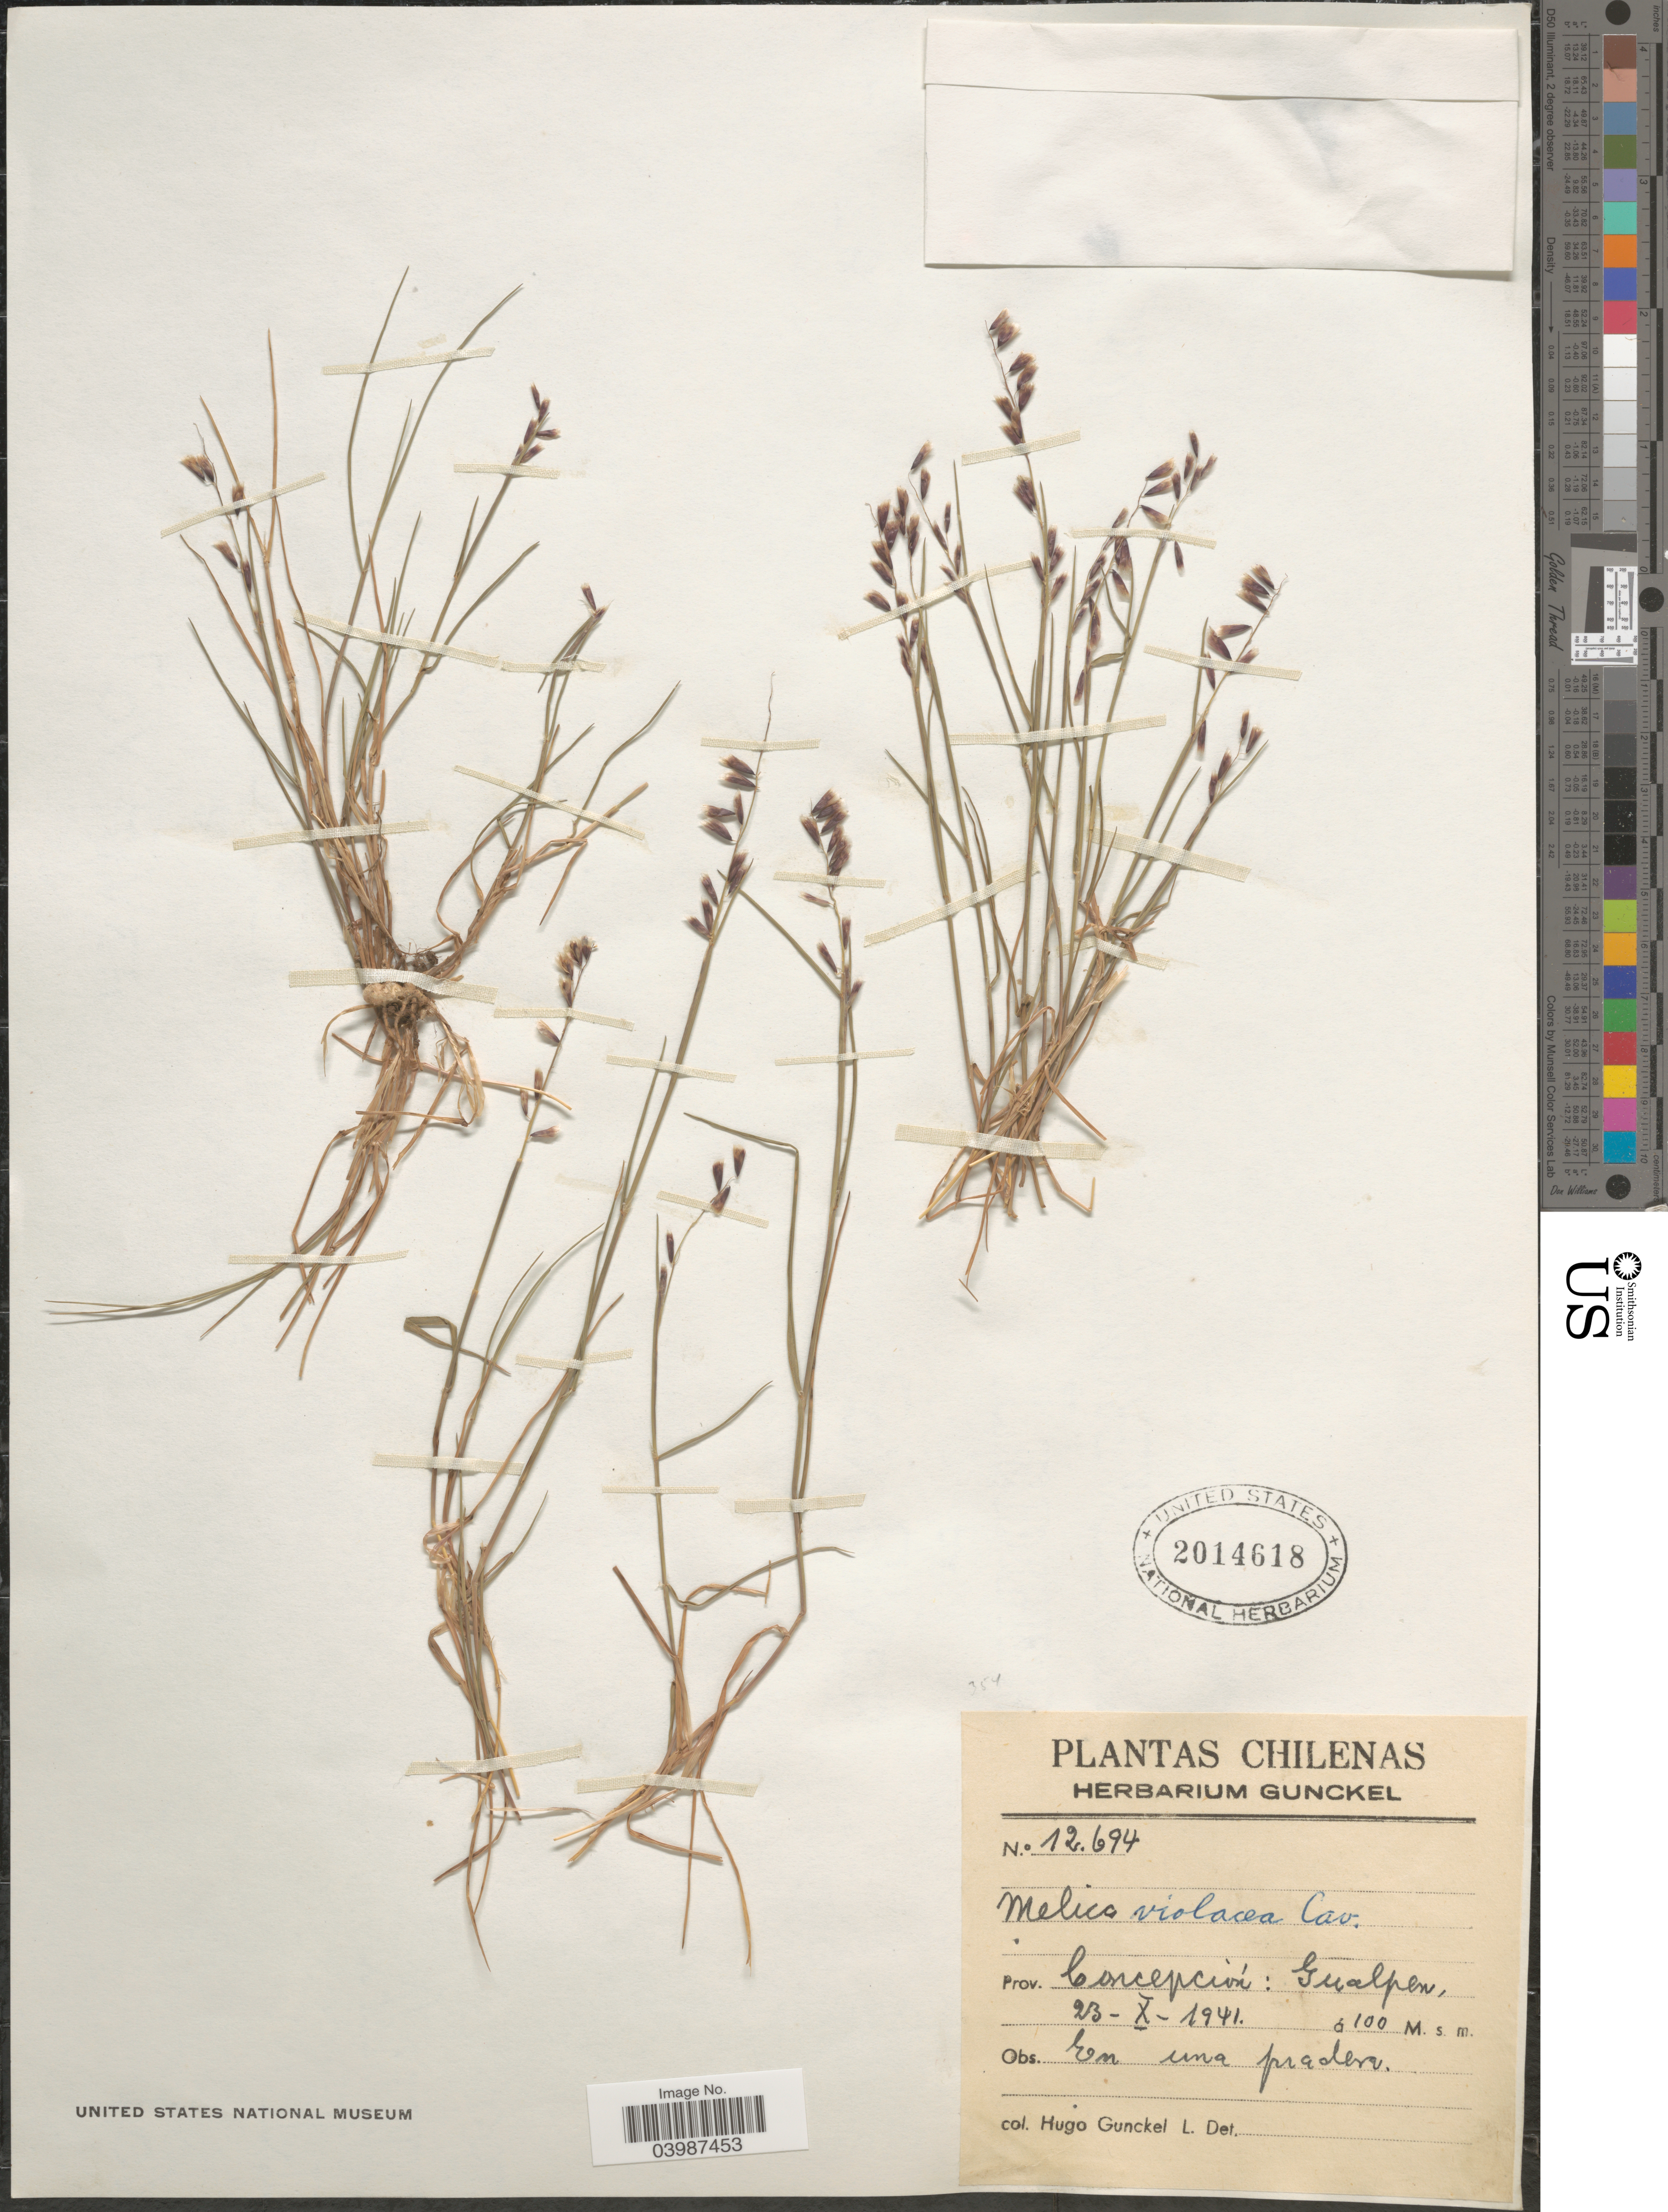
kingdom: Plantae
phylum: Tracheophyta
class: Liliopsida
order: Poales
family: Poaceae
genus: Melica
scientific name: Melica violacea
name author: Cav.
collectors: H. Gunckel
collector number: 12694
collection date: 1941-10-23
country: Chile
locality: Prov. Concepción: Gualpen.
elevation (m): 3100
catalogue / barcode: US 2014618